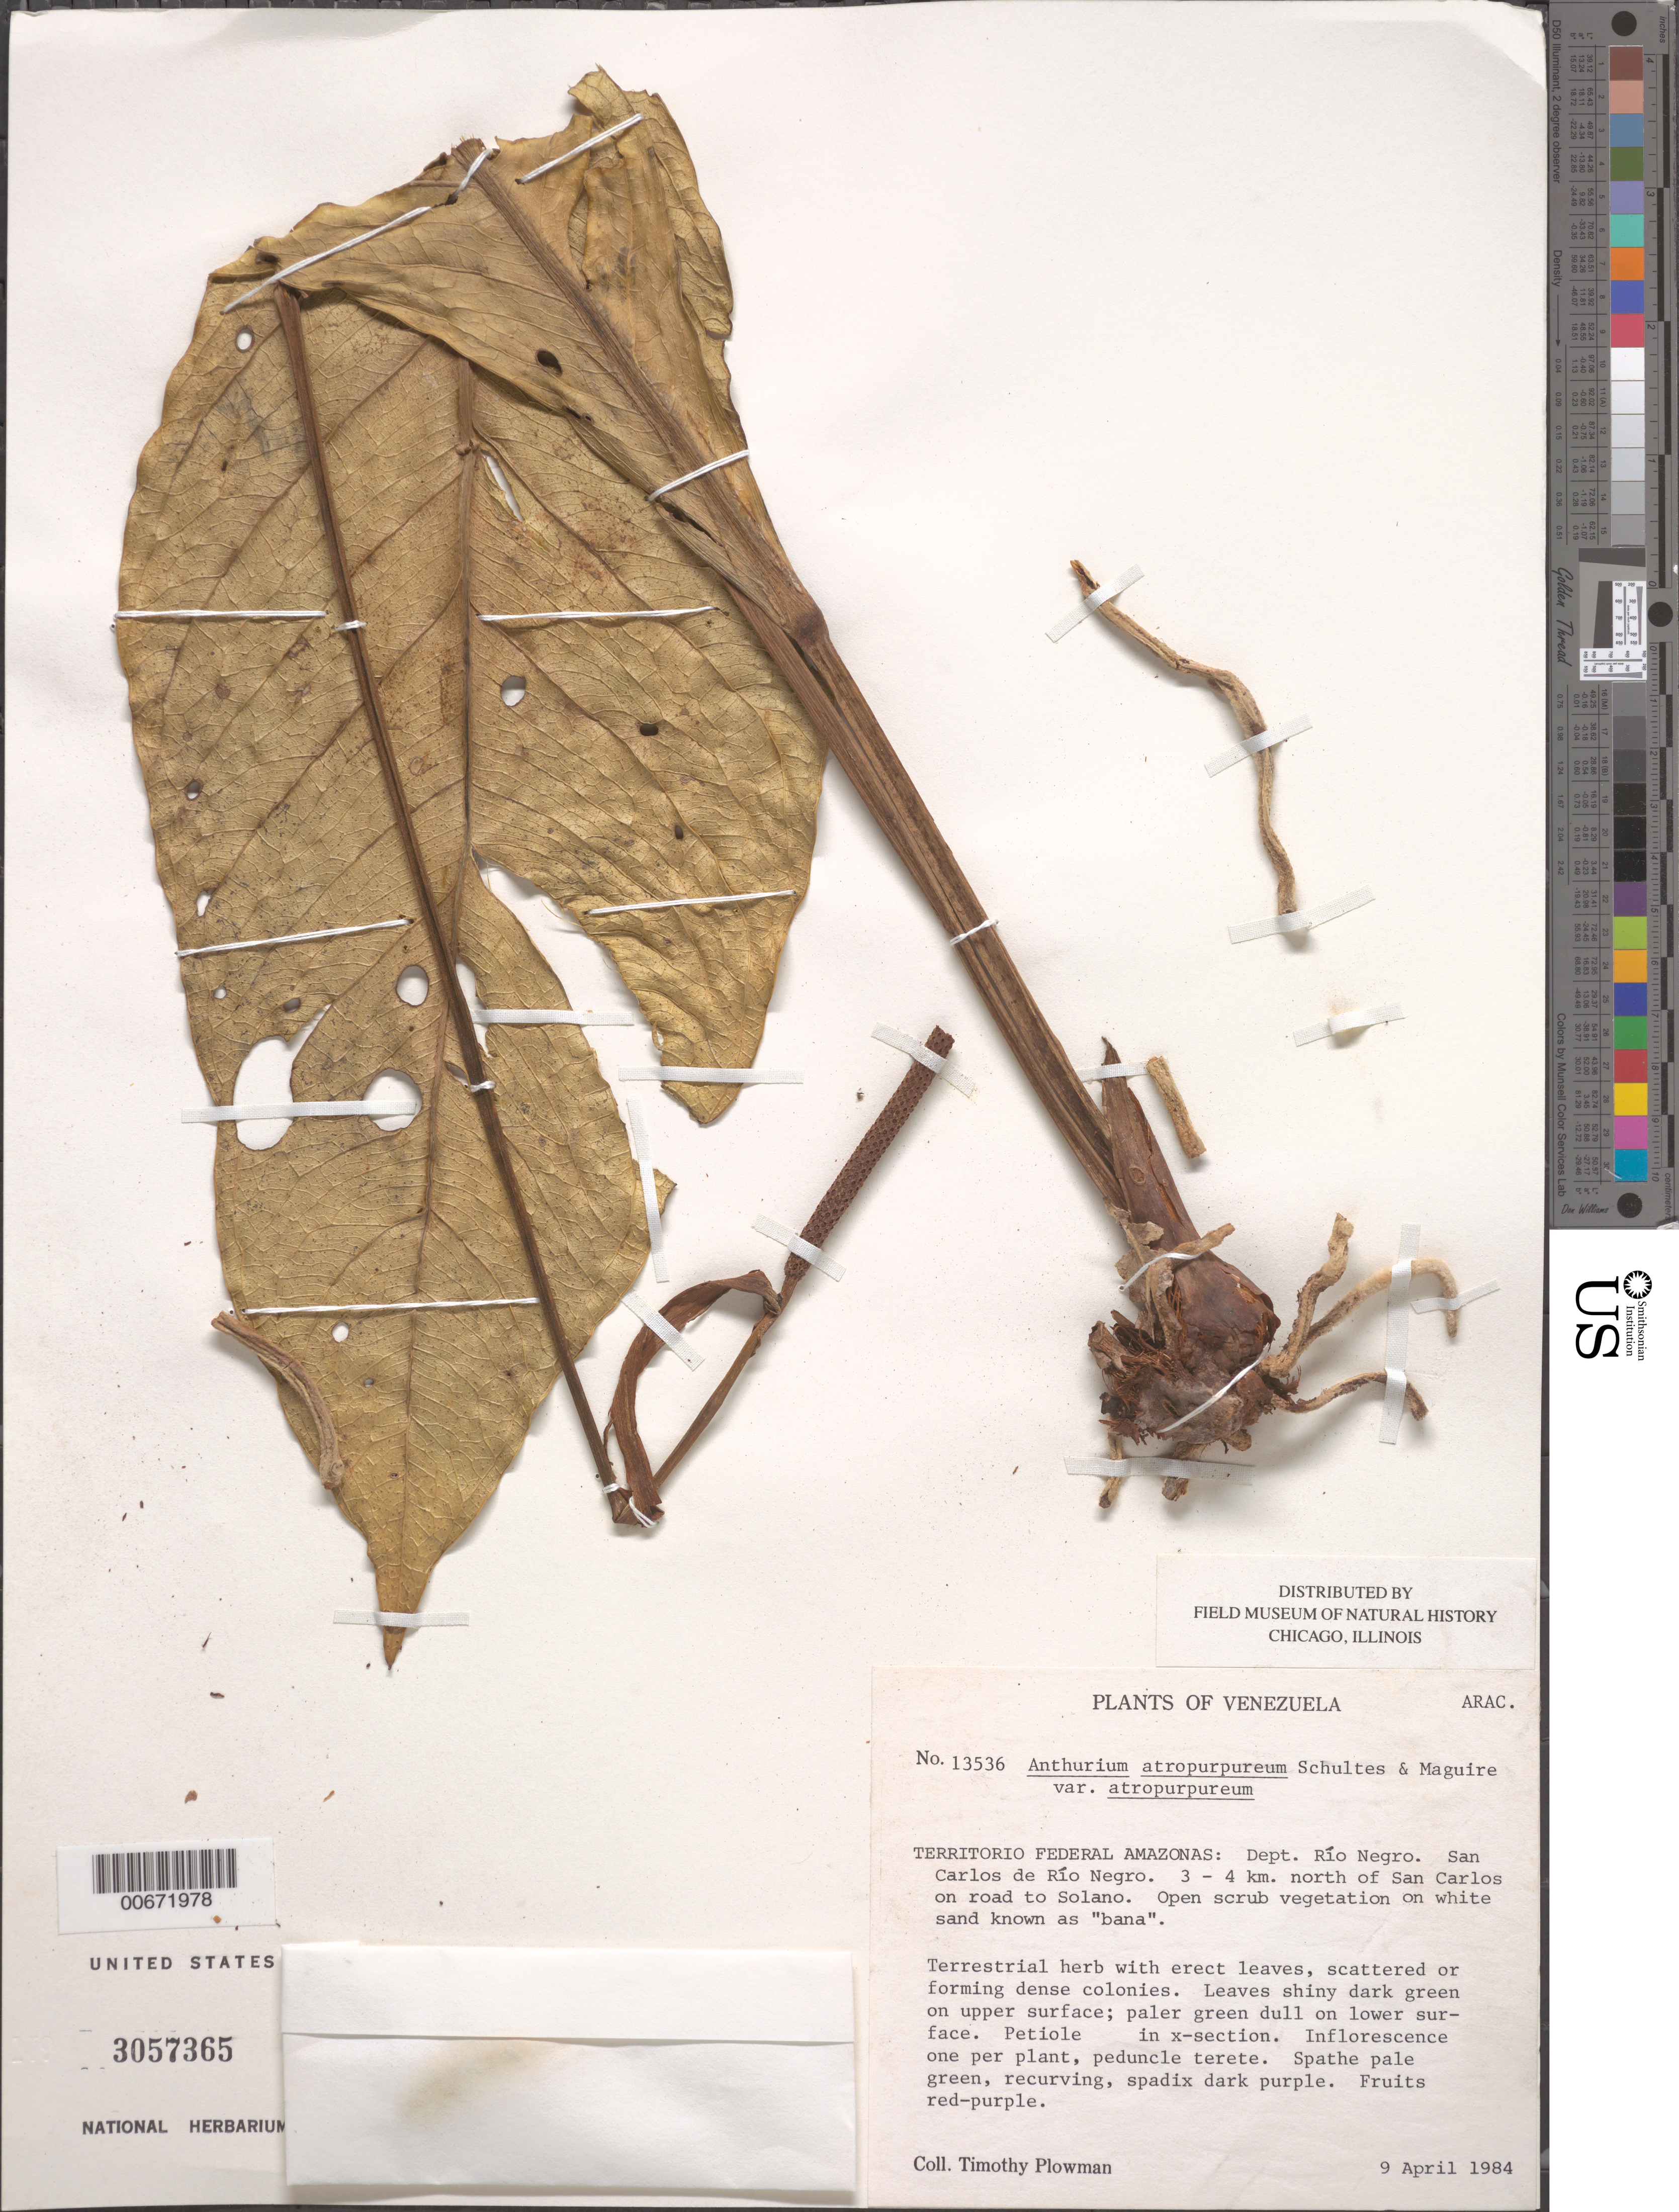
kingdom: Plantae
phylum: Tracheophyta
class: Liliopsida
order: Alismatales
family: Araceae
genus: Anthurium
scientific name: Anthurium atropurpureum var. atropurpureum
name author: R.E. Schult. & Maguire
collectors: T. Plowman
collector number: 13536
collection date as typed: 9-Apr-84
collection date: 1984-04-09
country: Venezuela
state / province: Amazonas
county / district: Río Negro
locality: San Carlos de Río Negro, 3-4 km north of San Carlos on road to Solano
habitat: Open scrub vegetation on white sand, known as "bana"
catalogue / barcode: US 3057365